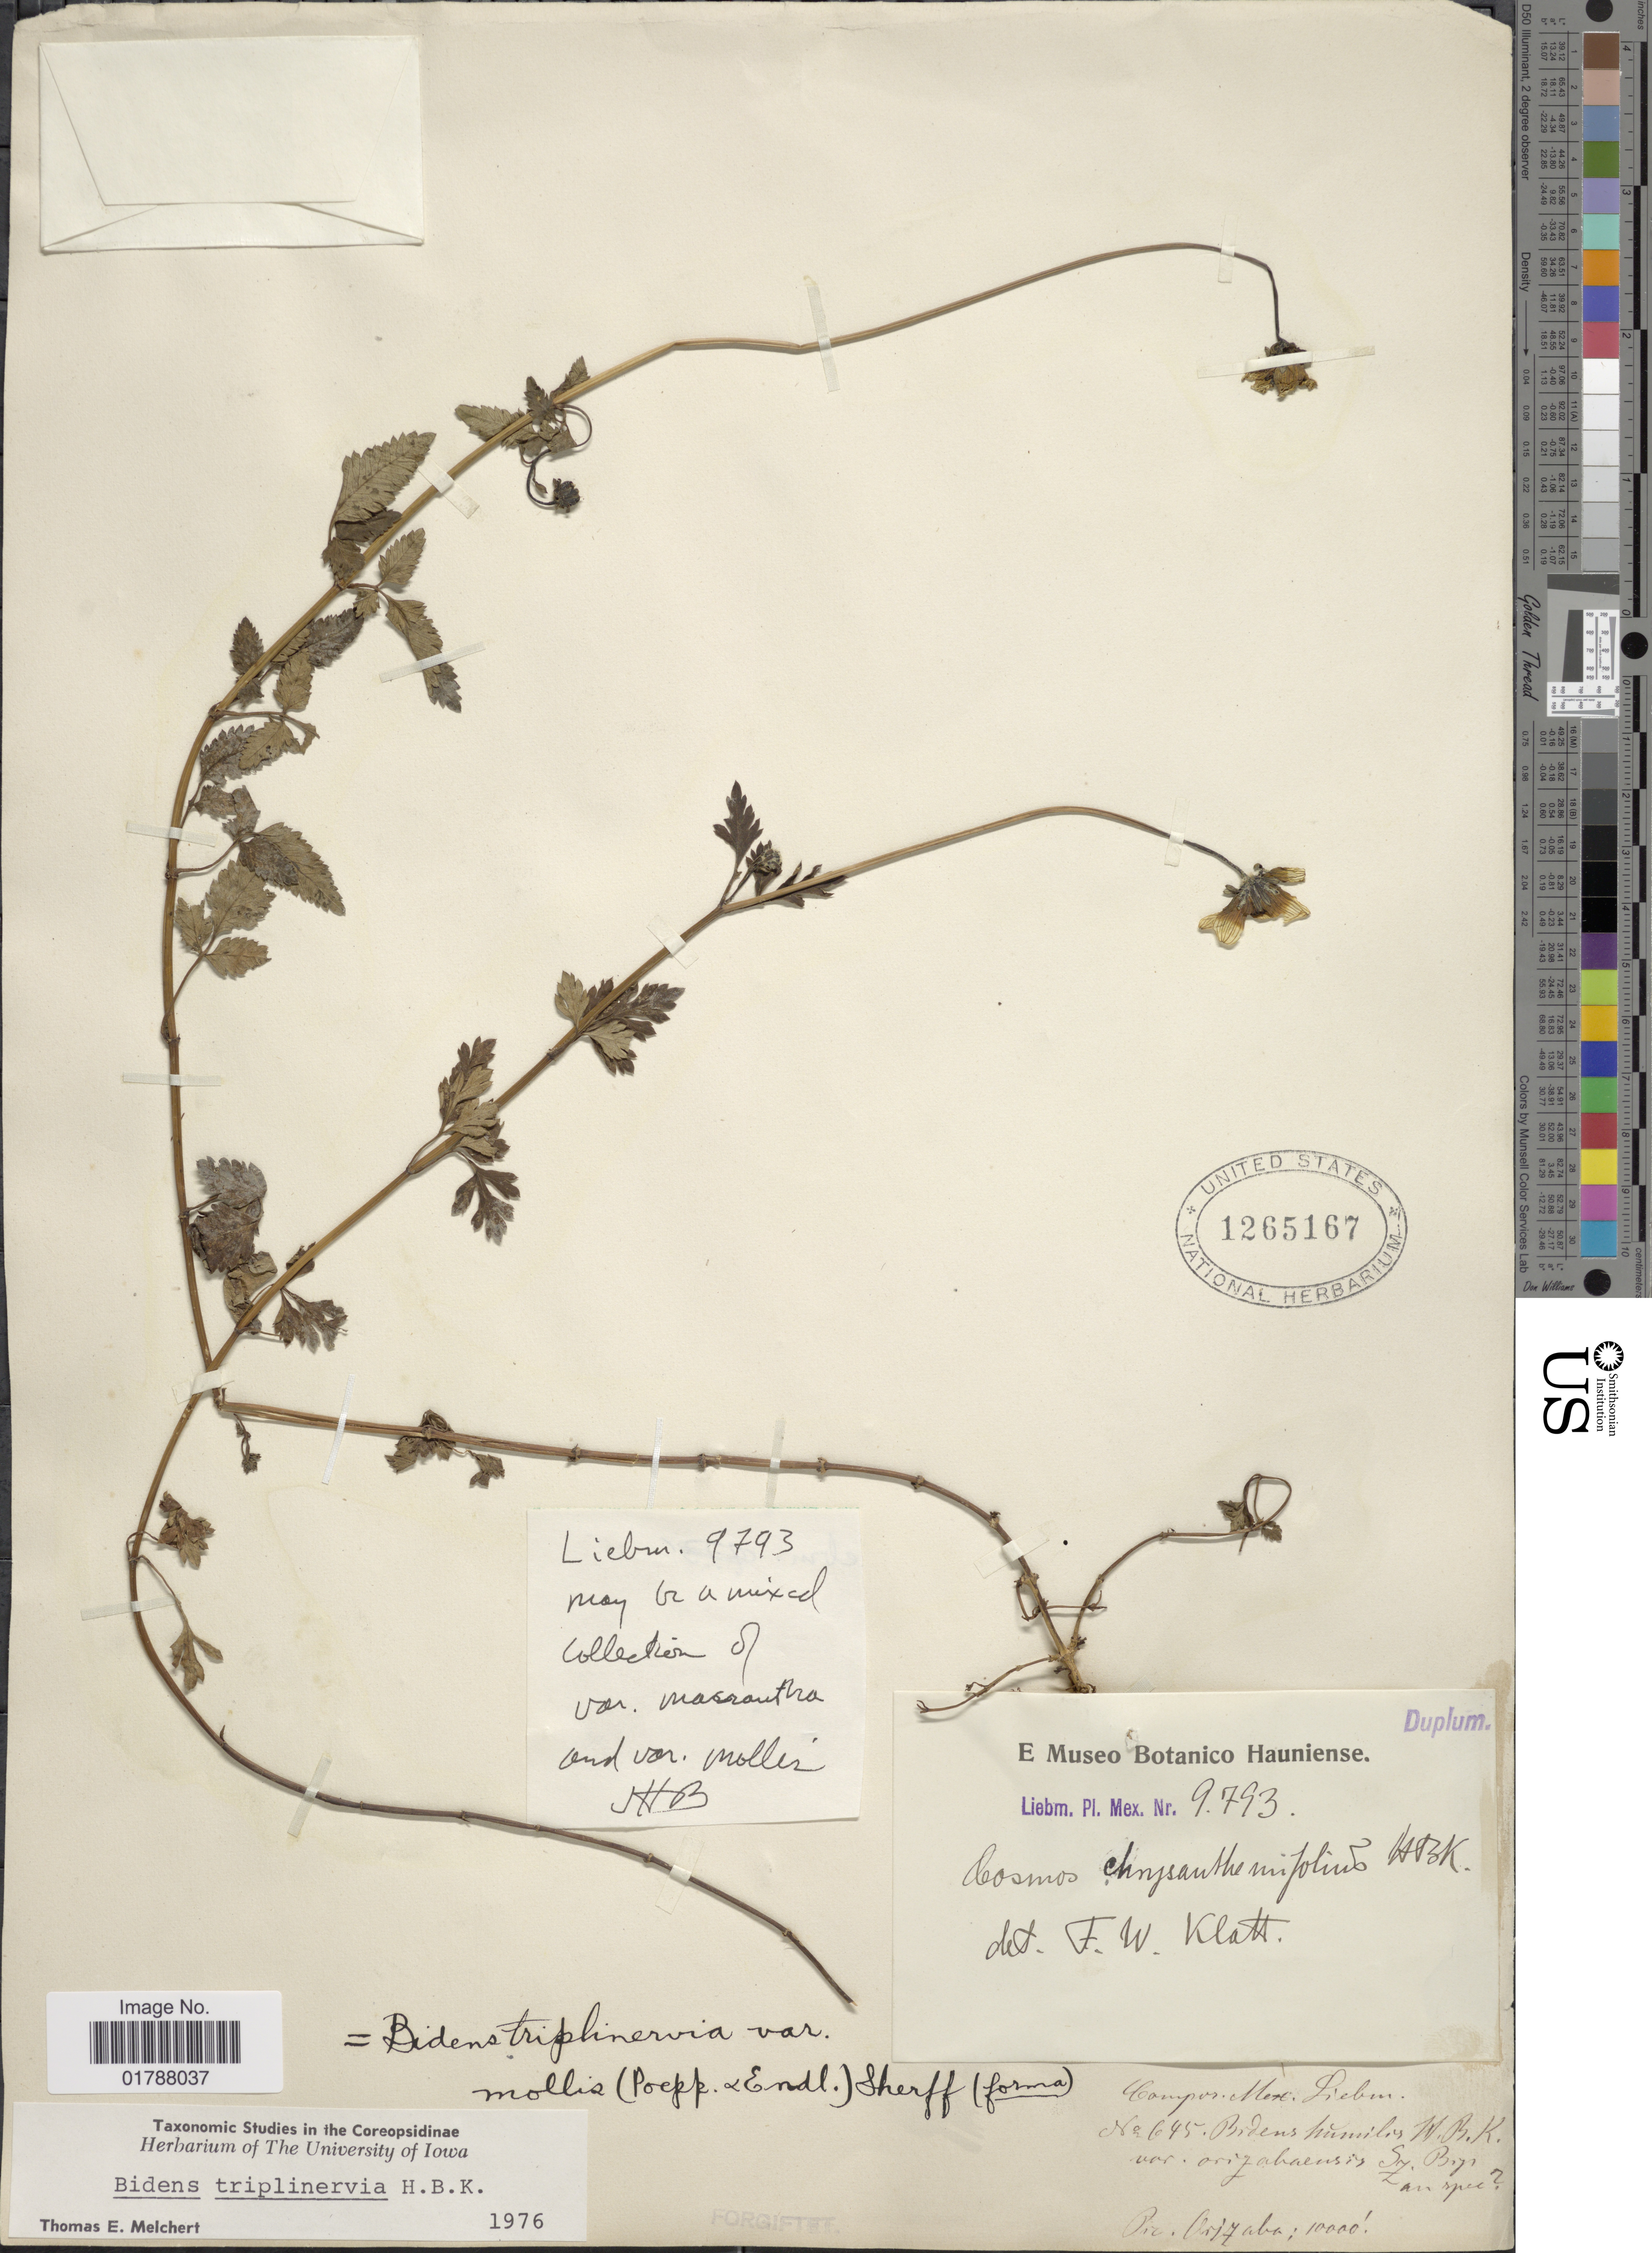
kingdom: Plantae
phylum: Tracheophyta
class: Magnoliopsida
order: Asterales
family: Asteraceae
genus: Bidens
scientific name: Bidens triplinervia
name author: Kunth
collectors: Liebman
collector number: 9793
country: Mexico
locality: Pir. Orizaba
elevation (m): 3048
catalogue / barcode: US 1265167